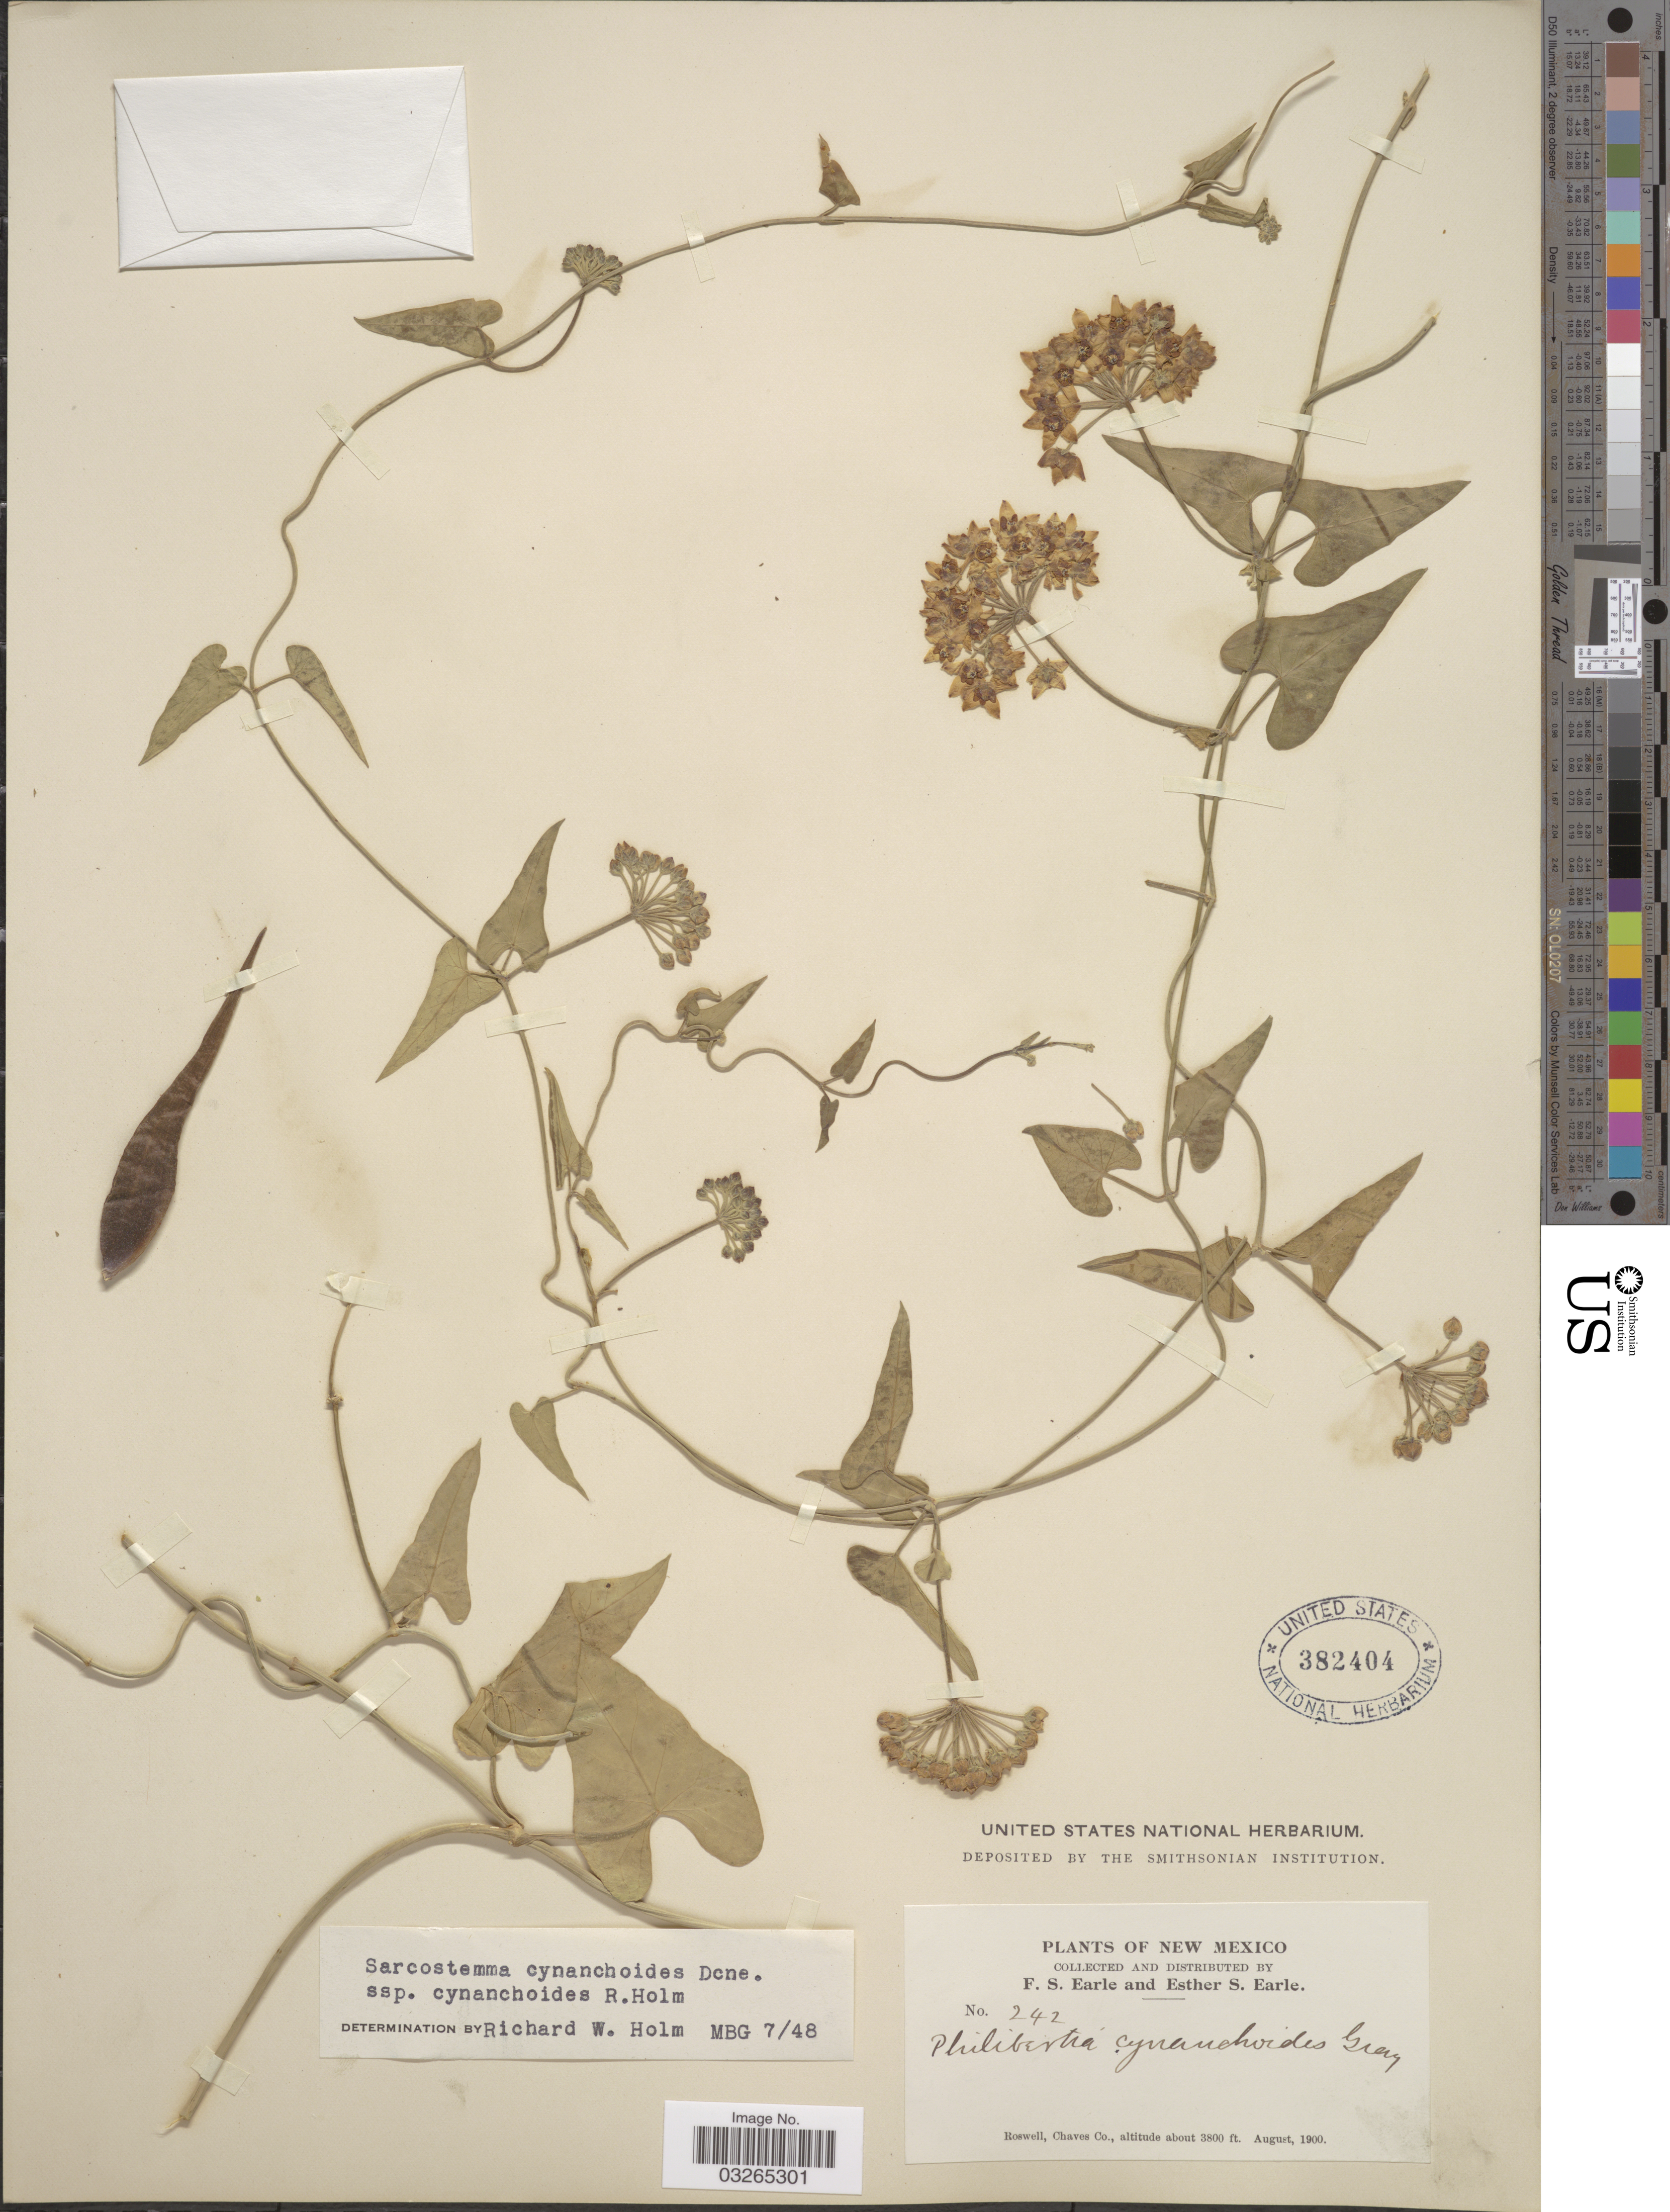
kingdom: Plantae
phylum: Tracheophyta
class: Magnoliopsida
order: Gentianales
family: Apocynaceae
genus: Sarcostemma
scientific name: Sarcostemma cynanchoides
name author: Decne.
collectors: F. S. Earle & E. S. Earle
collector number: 242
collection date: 1900-08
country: United States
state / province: New Mexico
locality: Roswell, Chaves Co.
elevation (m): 1158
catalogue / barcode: US 382404